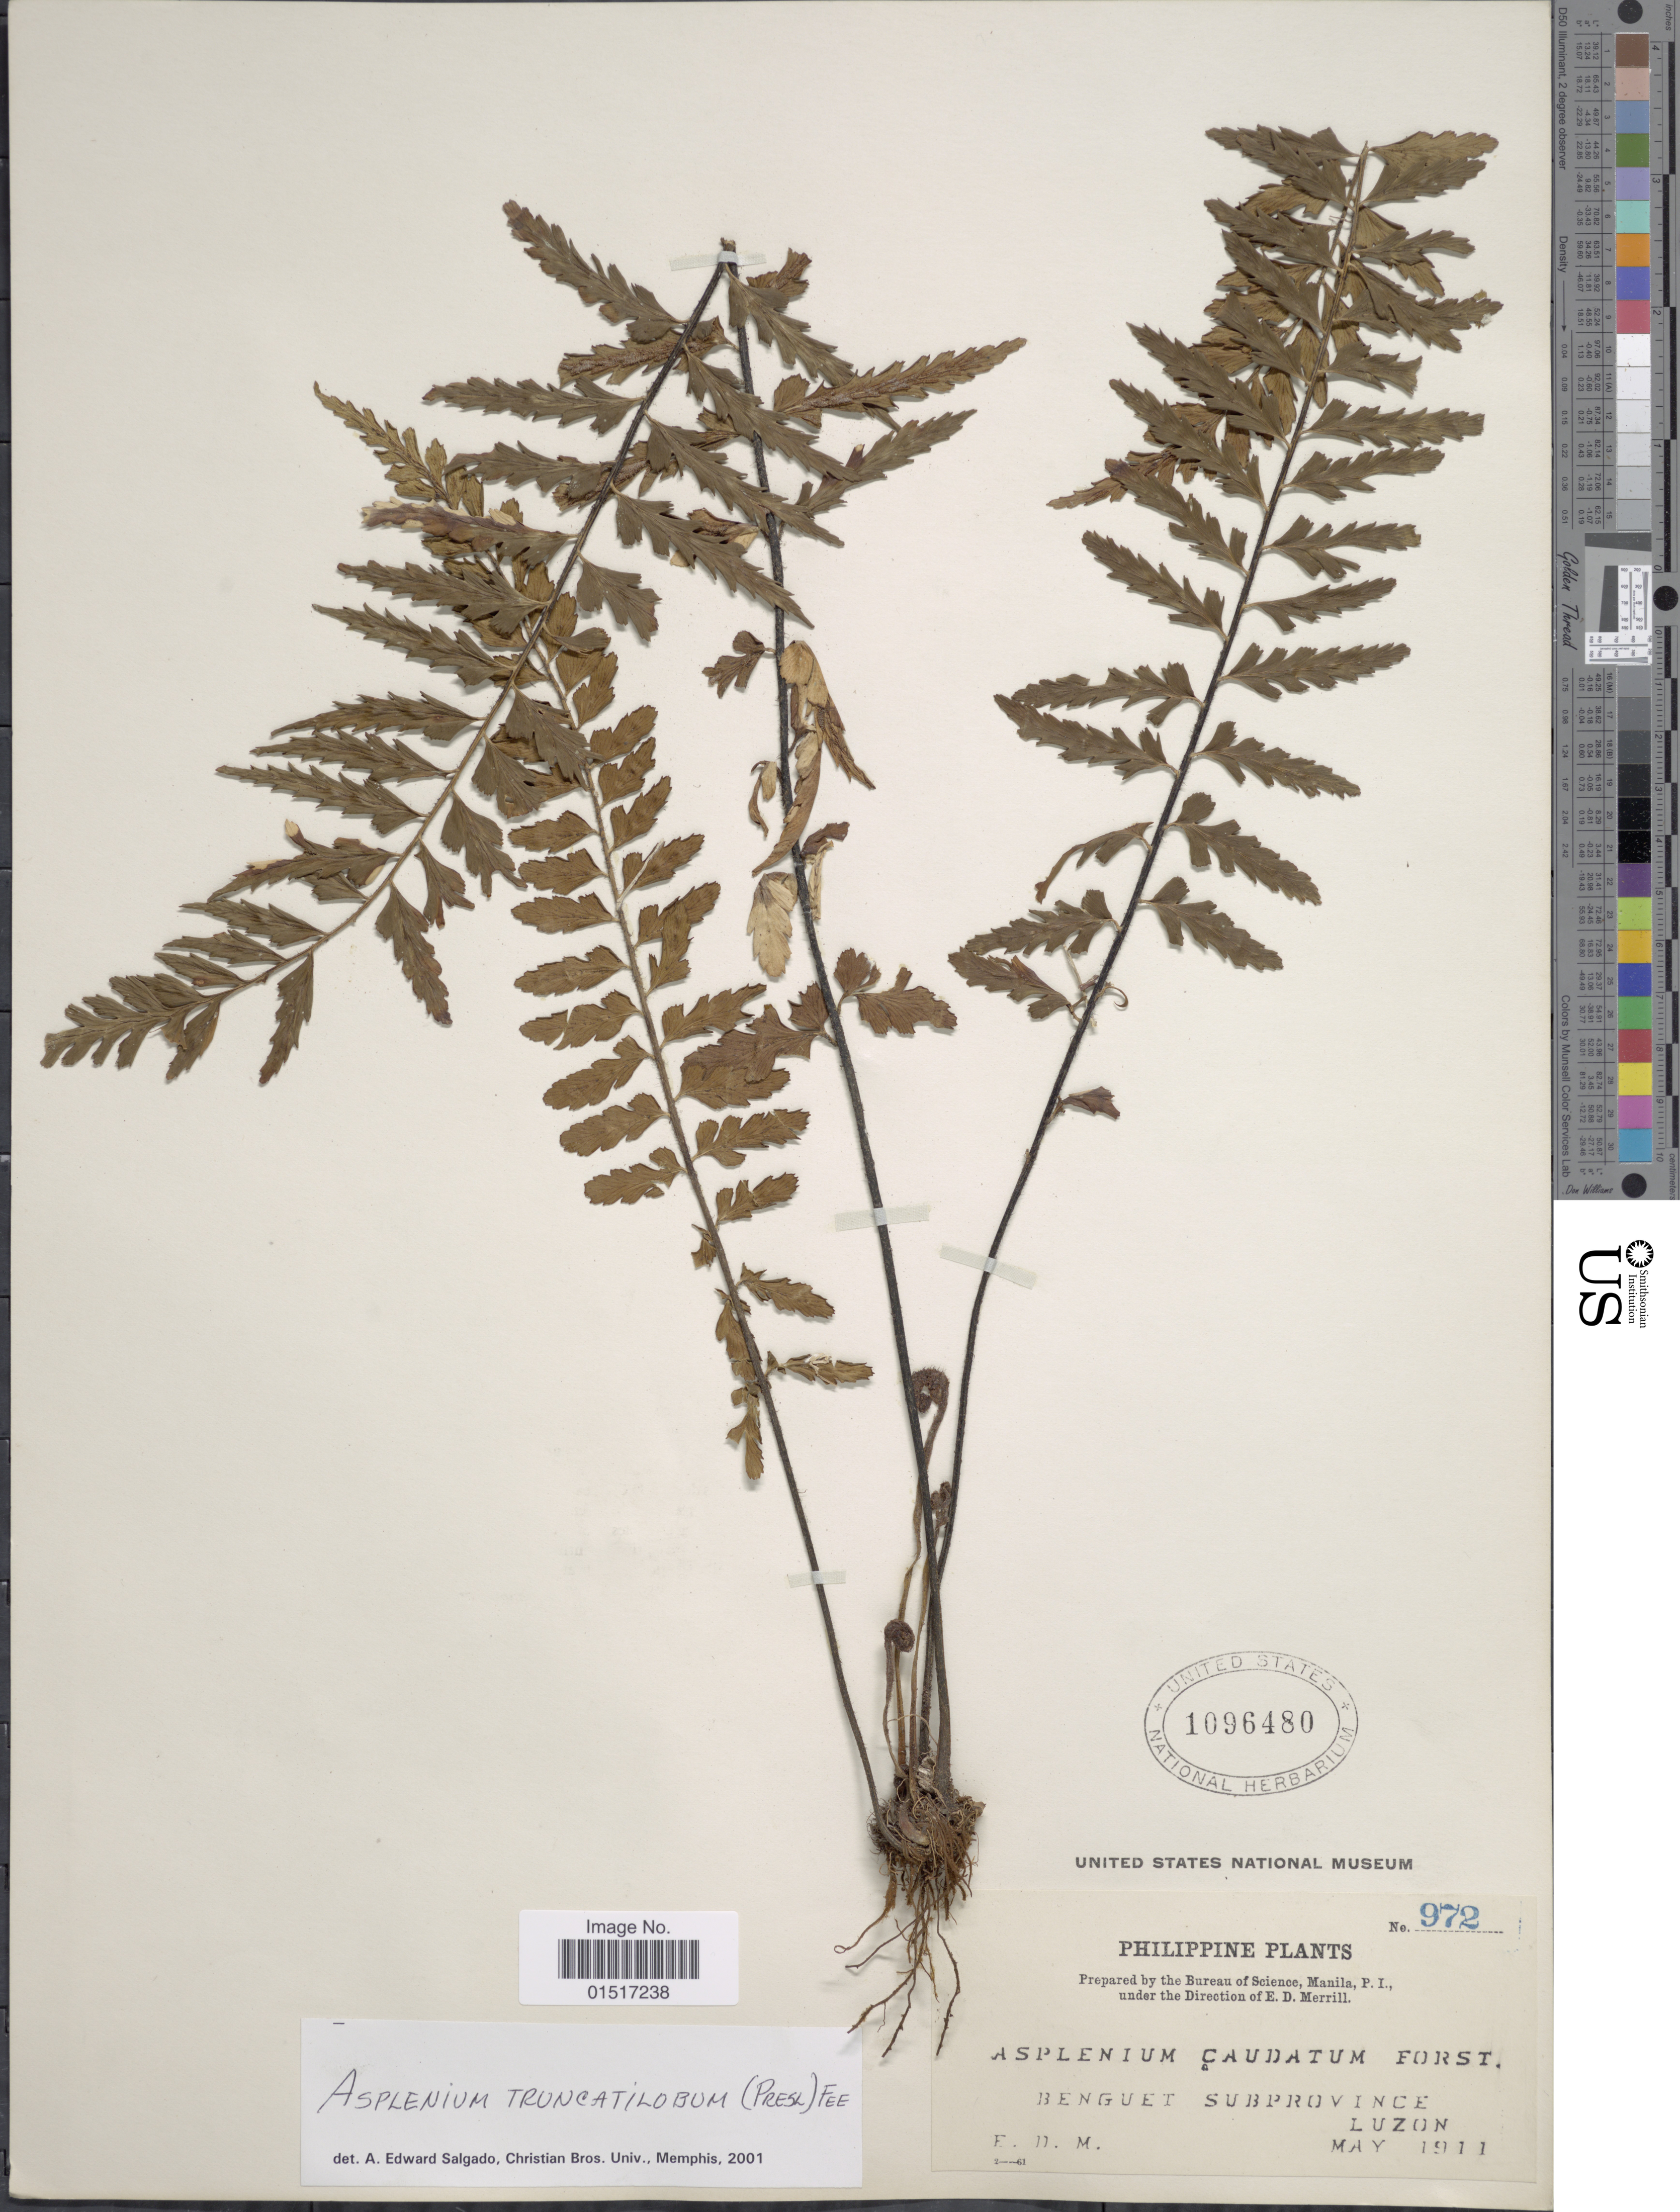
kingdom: Plantae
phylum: Tracheophyta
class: Polypodiopsida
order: Polypodiales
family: Aspleniaceae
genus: Asplenium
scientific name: Asplenium truncatilobum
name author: (C. Presl) Fée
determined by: Salgado, A. E.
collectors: E. D. Merrill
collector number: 972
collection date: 1911-05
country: Philippines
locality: Benguet Subprovince. Luzon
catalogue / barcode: US 1096480